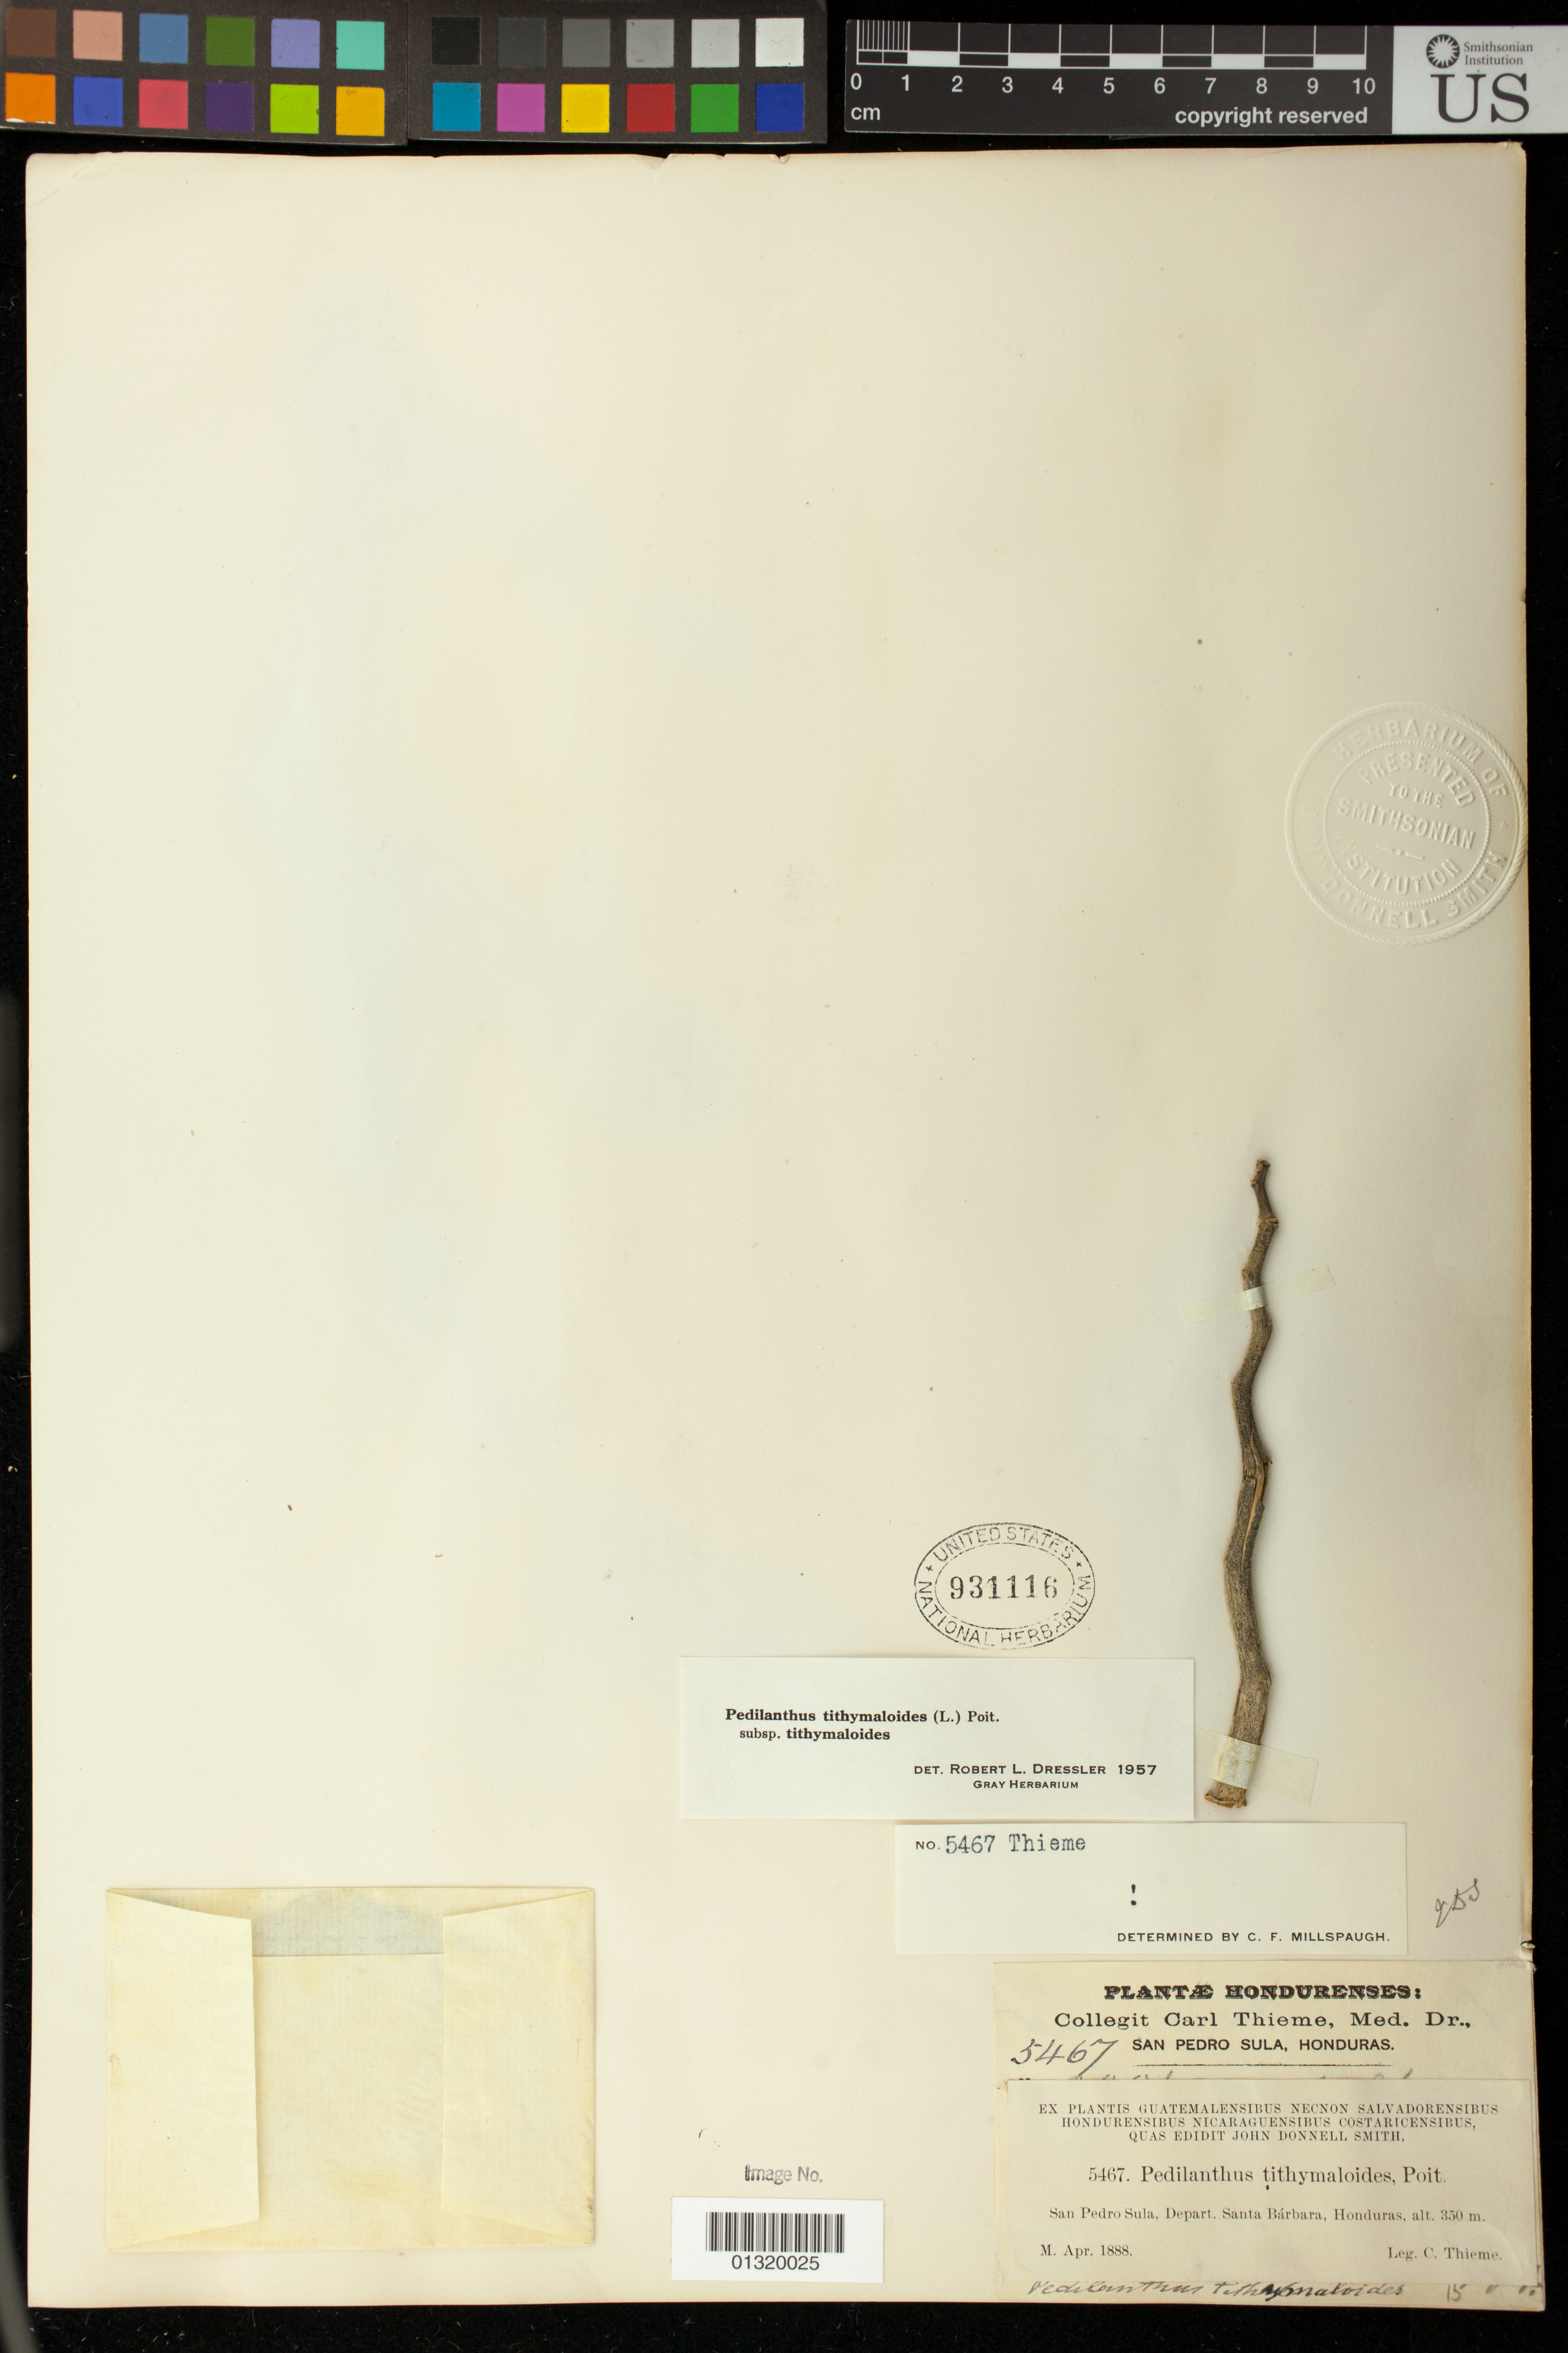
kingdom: Plantae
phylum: Tracheophyta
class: Magnoliopsida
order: Malpighiales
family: Euphorbiaceae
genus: Pedilanthus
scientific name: Pedilanthus tithymaloides subsp. tithymaloides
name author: (L.) Poit.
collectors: C. Thieme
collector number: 5467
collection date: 1888-04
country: Honduras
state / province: Santa Bárbara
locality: San Pedro Sula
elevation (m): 350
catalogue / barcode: US 931116